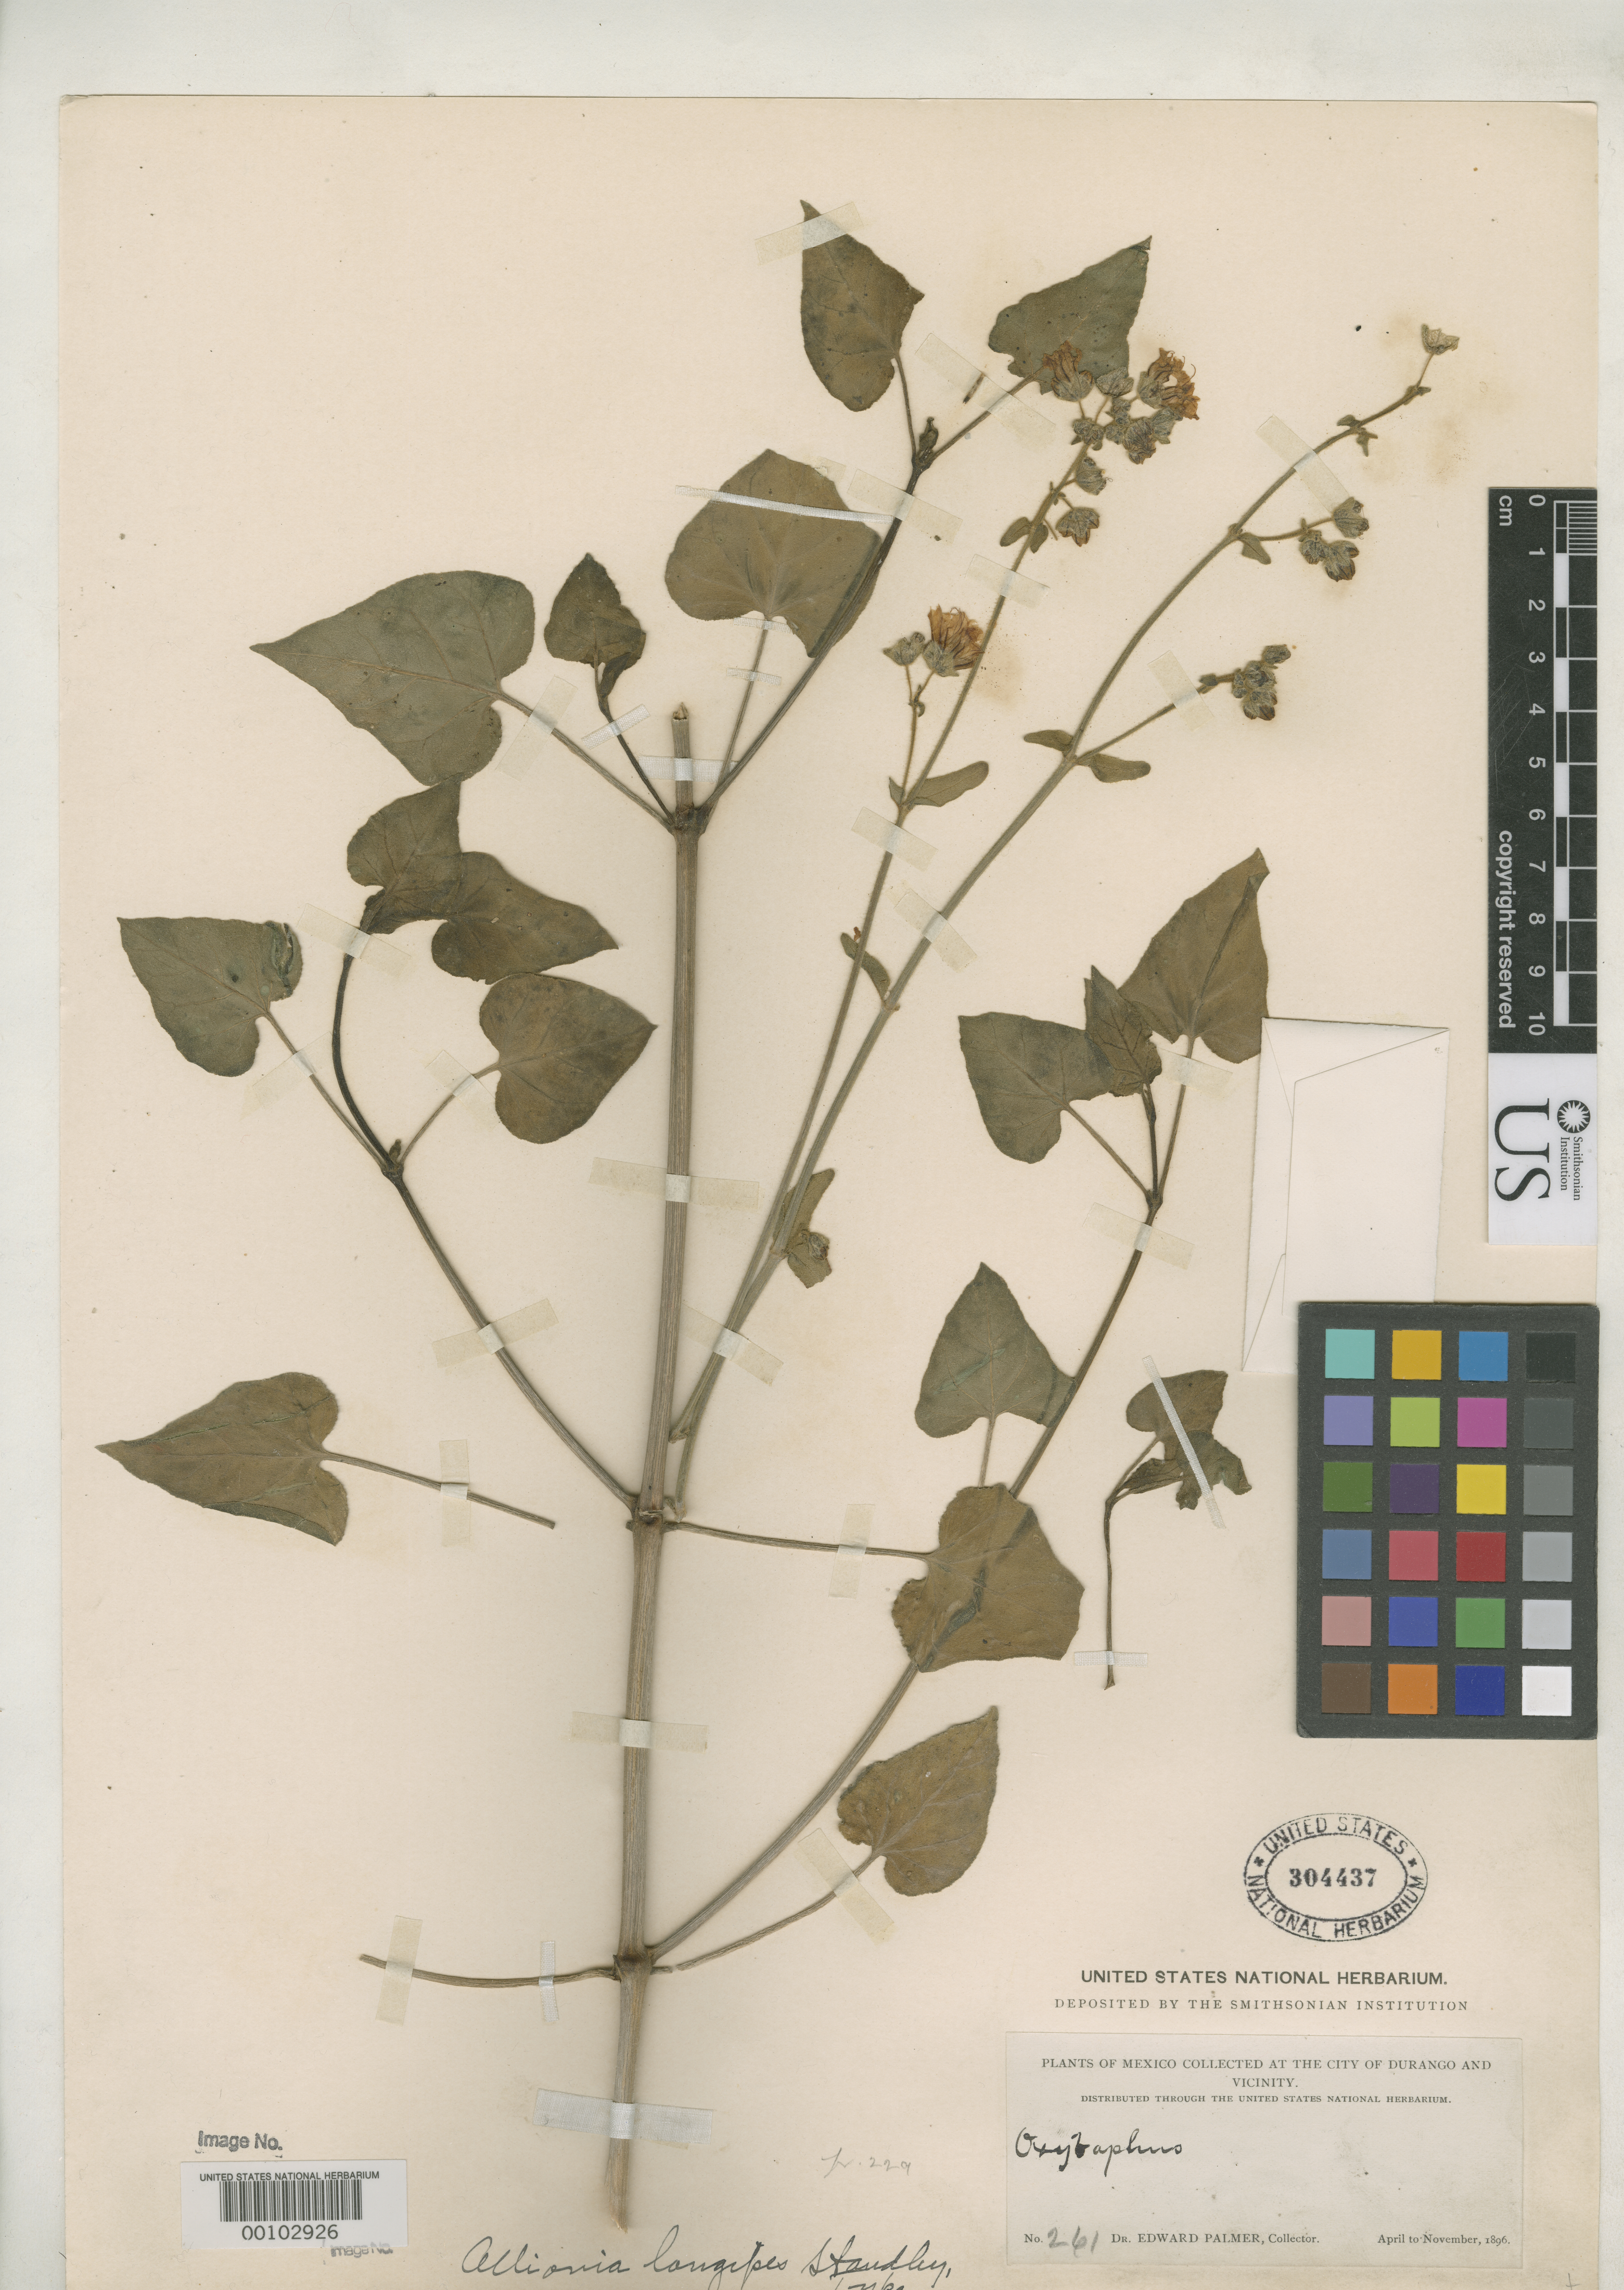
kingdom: Plantae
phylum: Tracheophyta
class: Magnoliopsida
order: Caryophyllales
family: Nyctaginaceae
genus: Allionia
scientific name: Allionia longipes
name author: Standl.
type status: Holotype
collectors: E. Palmer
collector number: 261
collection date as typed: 1896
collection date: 1896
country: Mexico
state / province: Durango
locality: Vicinity of Durango.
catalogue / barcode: US 304437